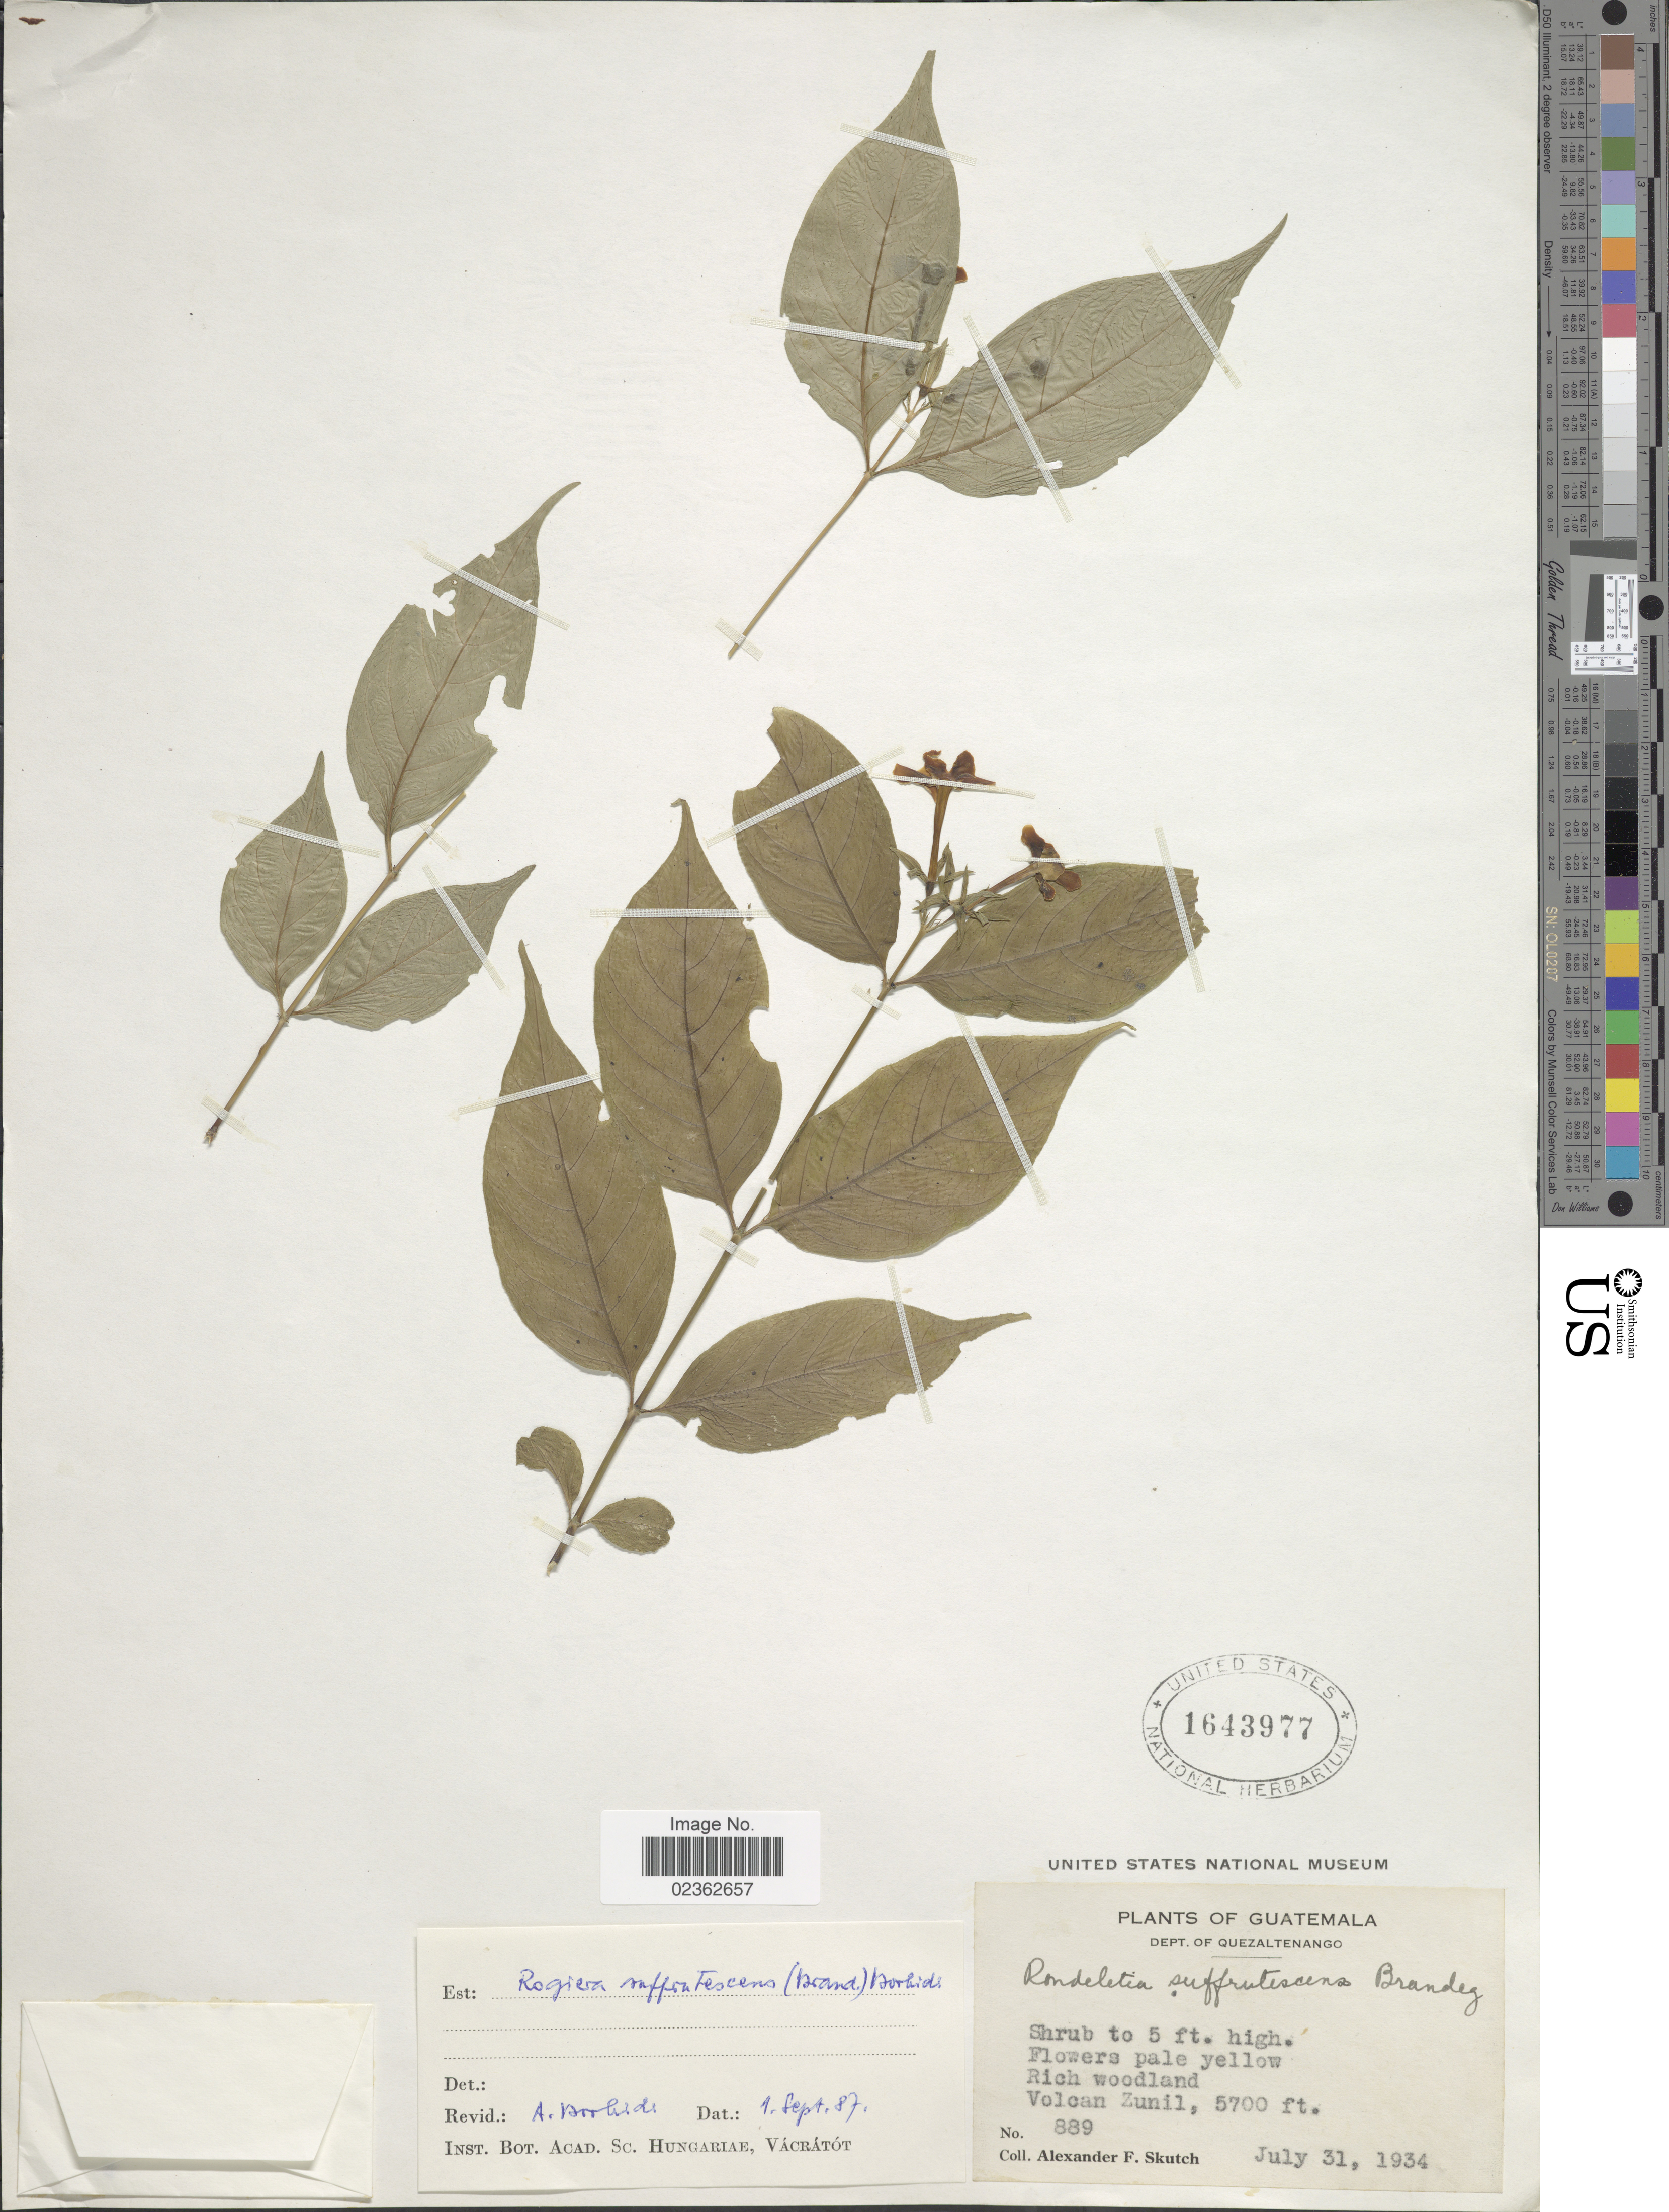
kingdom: Plantae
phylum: Tracheophyta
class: Magnoliopsida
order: Gentianales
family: Rubiaceae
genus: Rogiera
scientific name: Rogiera suffrutescens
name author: (Brandegee) Borhidi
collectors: A. F. Skutch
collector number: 889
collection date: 1934-07-31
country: Guatemala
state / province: Quetzaltenango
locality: Volcan Zunil.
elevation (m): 1737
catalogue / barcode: US 1643977